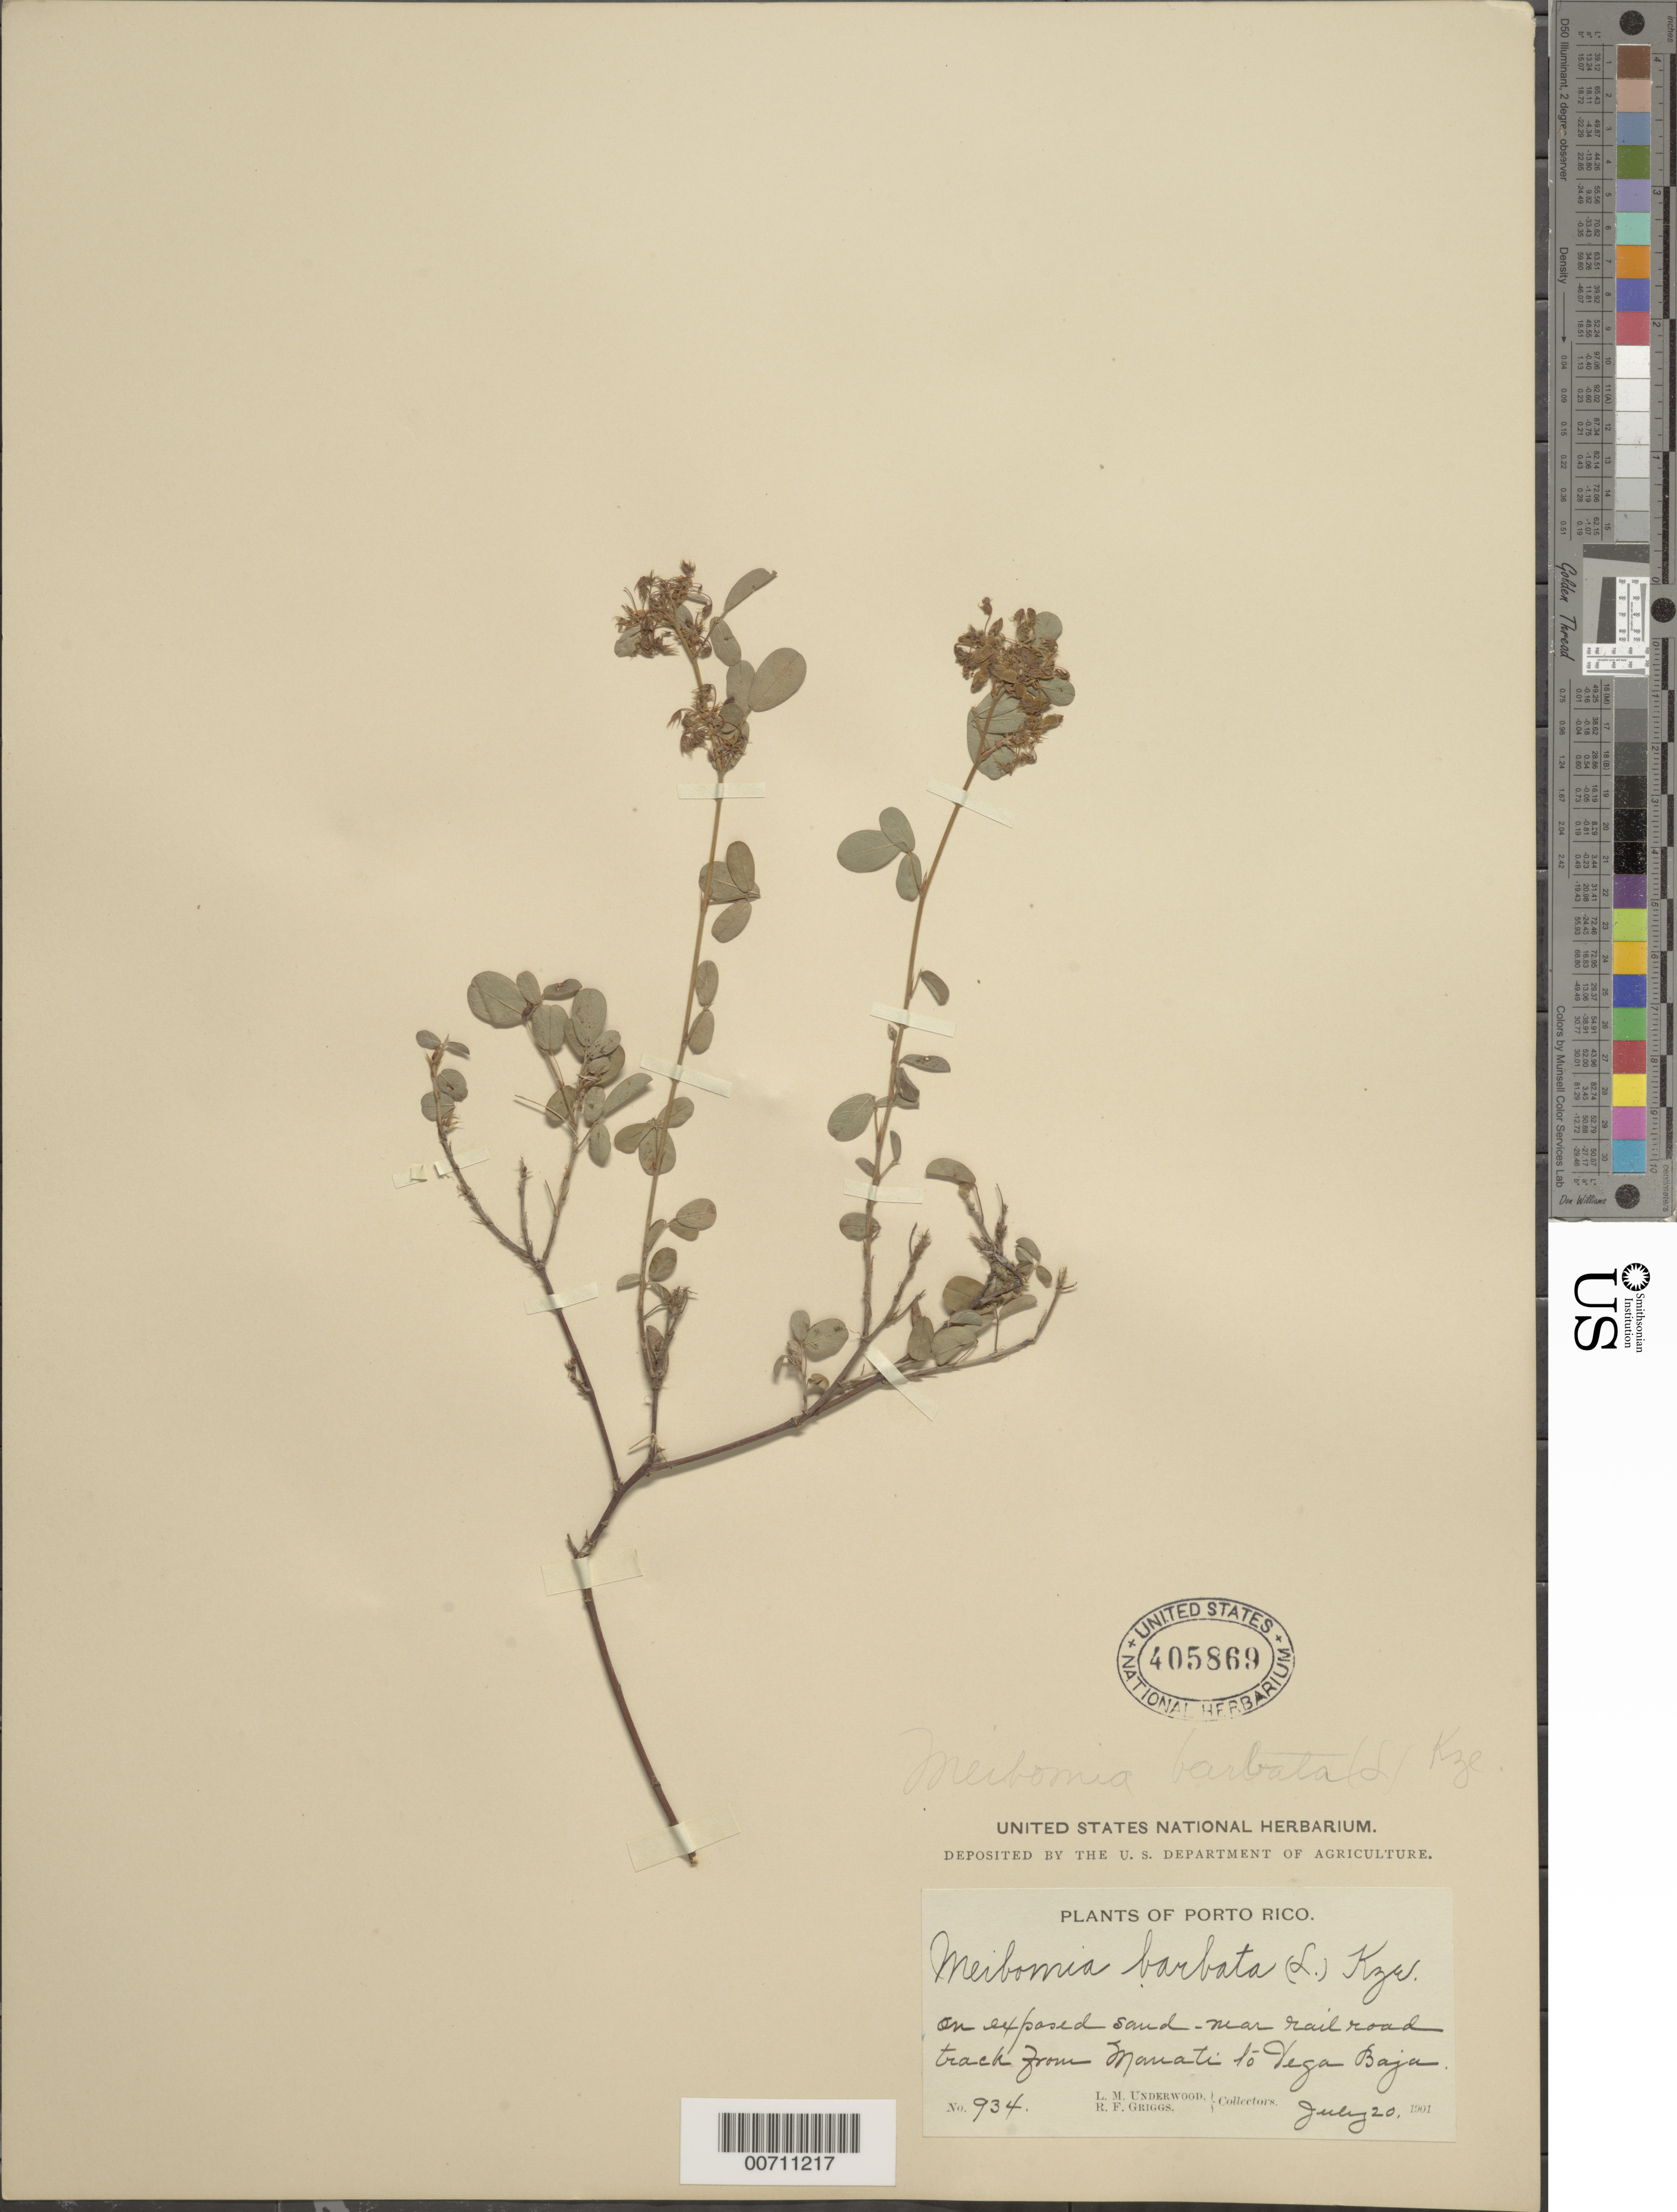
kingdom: Plantae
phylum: Tracheophyta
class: Magnoliopsida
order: Fabales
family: Fabaceae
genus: Grona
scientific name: Grona barbata var. barbata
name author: (L.) H. Ohashi & K. Ohashi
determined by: Strong, Mark T., (BOT), Smithsonian Institution - National Museum of Natural History (UNITED STATES)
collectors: L. M. Underwood & R. F. Griggs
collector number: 934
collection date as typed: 20 Jul 1901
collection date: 1901-07-20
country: Puerto Rico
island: Greater Antilles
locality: Manati to Vega Baja, near railroad track from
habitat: On exposed sand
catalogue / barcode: US 405869